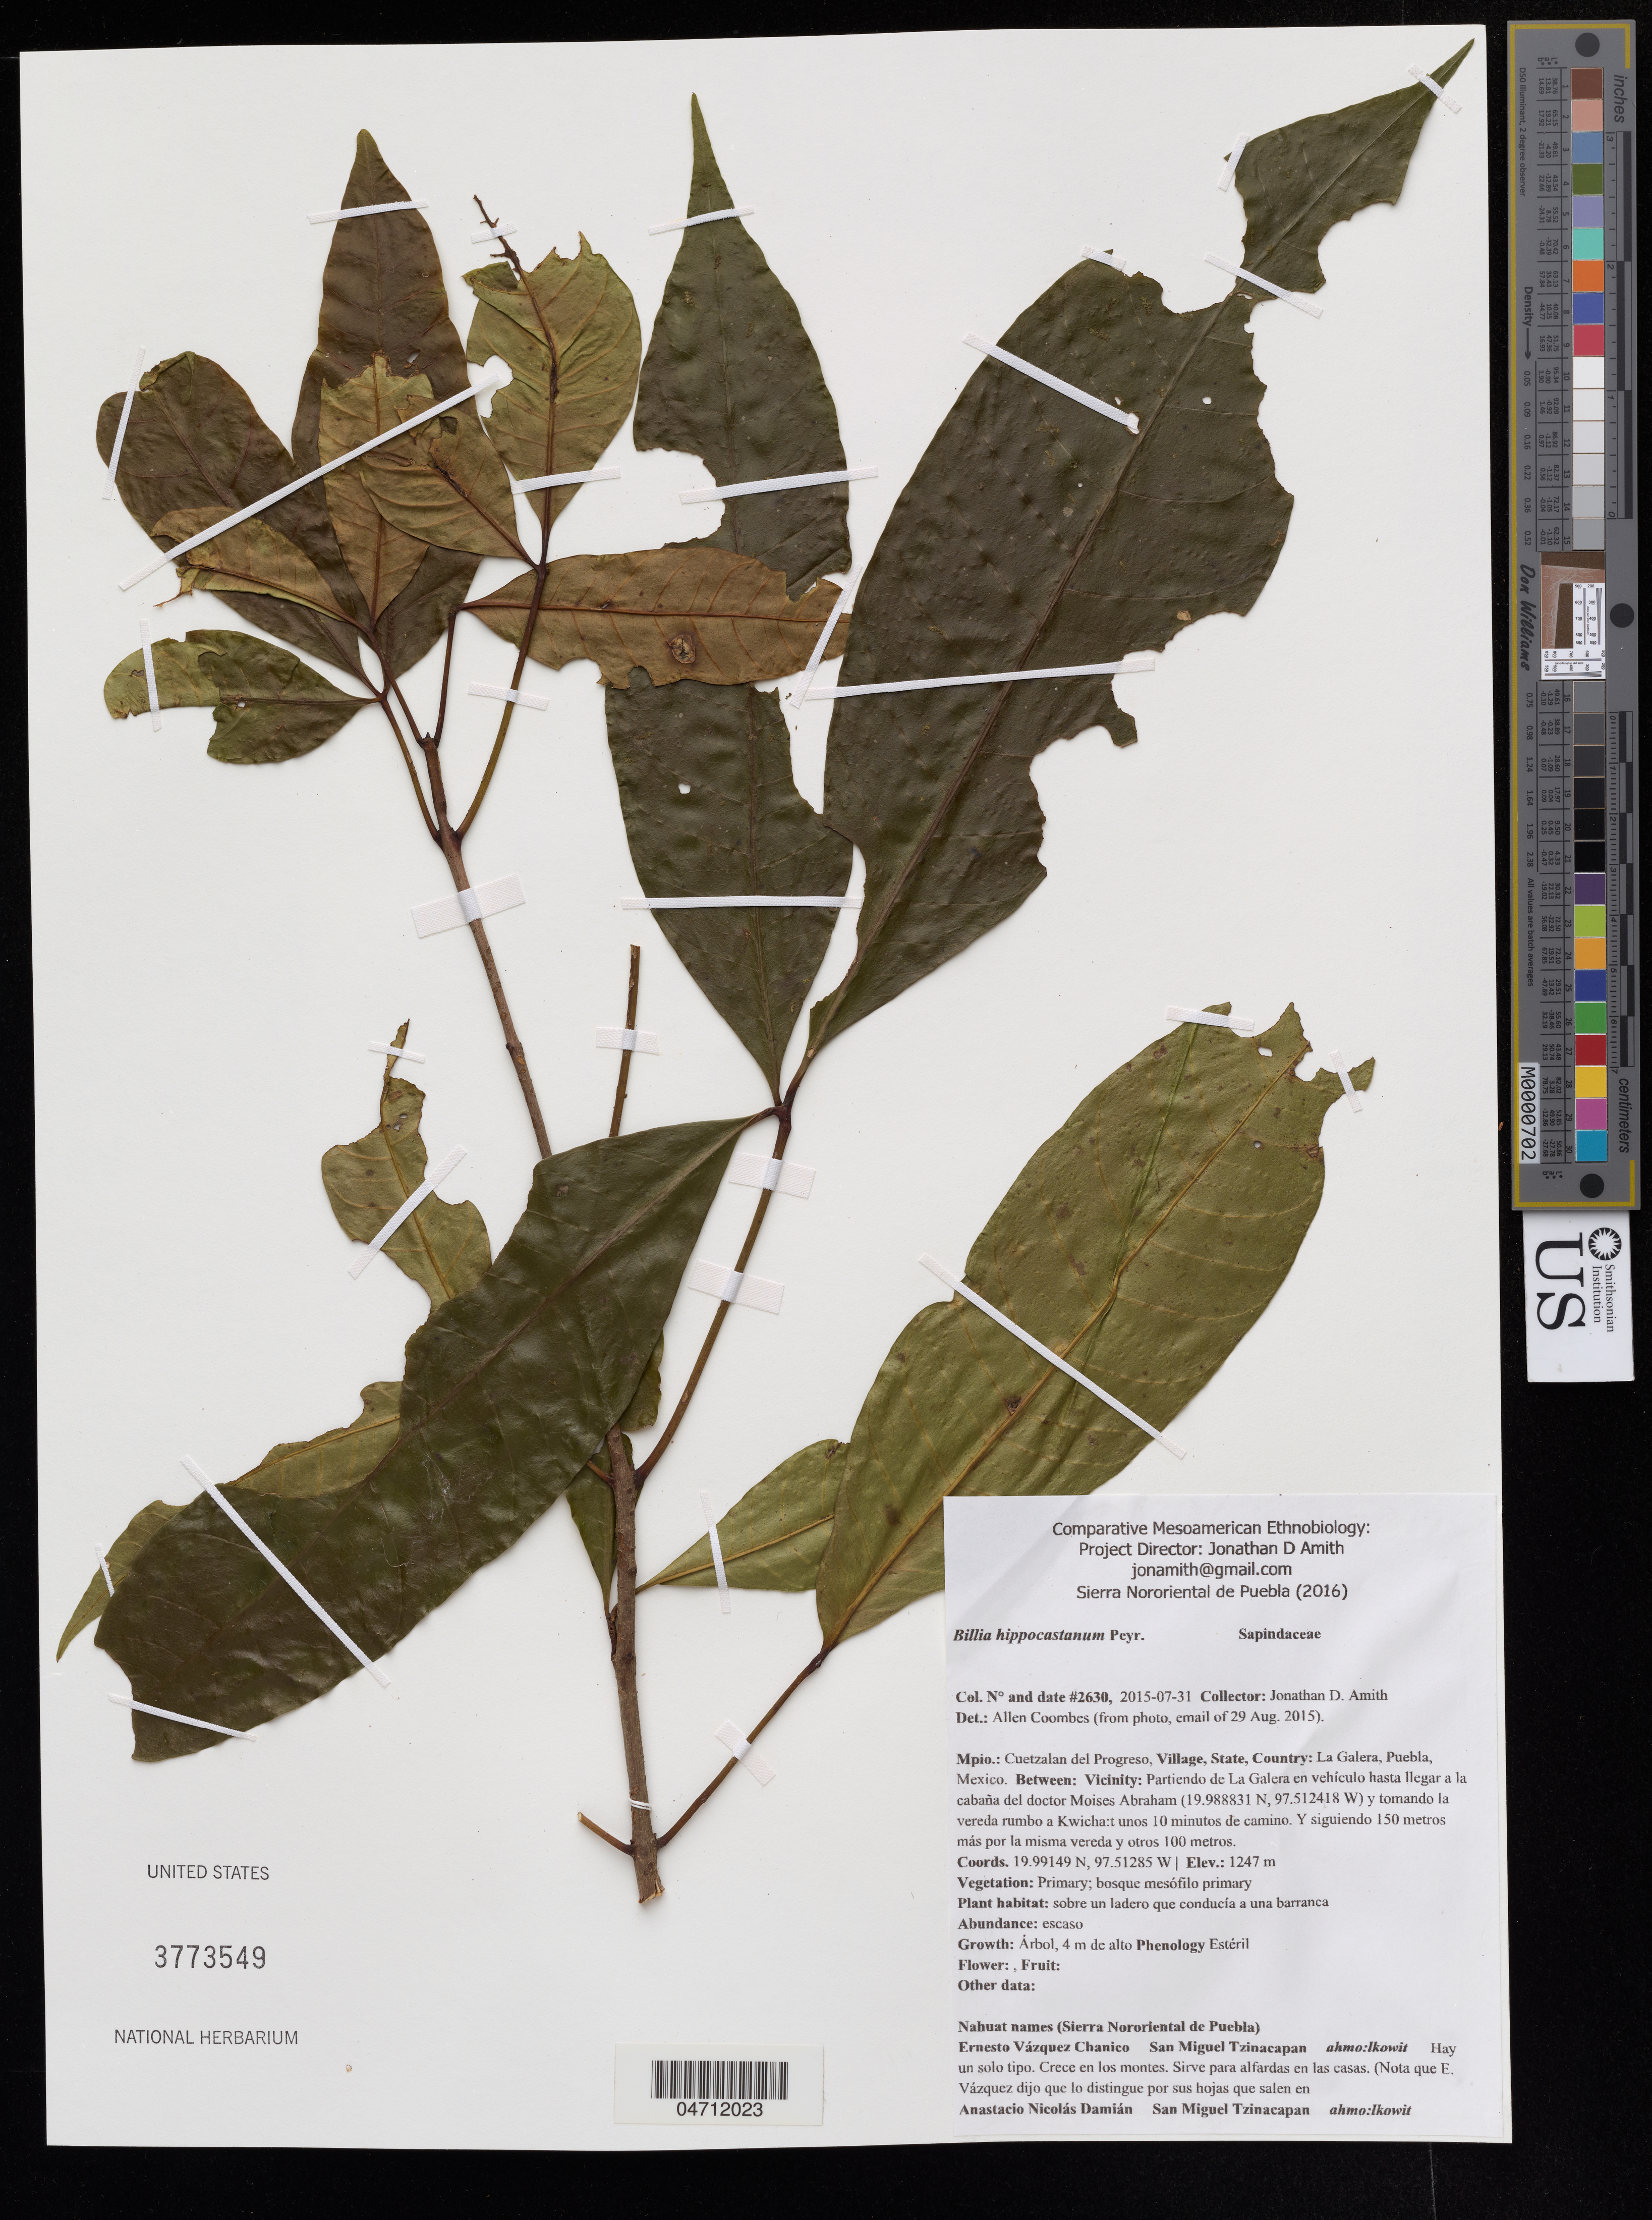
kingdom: Plantae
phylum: Tracheophyta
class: Magnoliopsida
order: Sapindales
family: Sapindaceae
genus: Billia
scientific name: Billia hippocastanum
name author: Peyr.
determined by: Acevedo-Rodríguez, P., (BOT), Smithsonian Institution - National Museum of Natural History (UNITED STATES)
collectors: J. D. Amith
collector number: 2630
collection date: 2015-07-31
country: Mexico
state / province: Puebla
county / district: Cuetzalan del Progreso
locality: La Galera, Partiendo de La Galera en vehículo hasta llegar a la cabaña del doctor Moises Abraham (19.988831 N, 97.512418 W) y tomando la vereda rumbo a Kwicha:t unos 10 minutos de camino. Y siguiendo 150 metros más por la misma vereda y otros 100 metros.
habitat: Sobre un ladero que conducía a una barranca.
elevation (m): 1247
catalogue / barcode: US 3773549